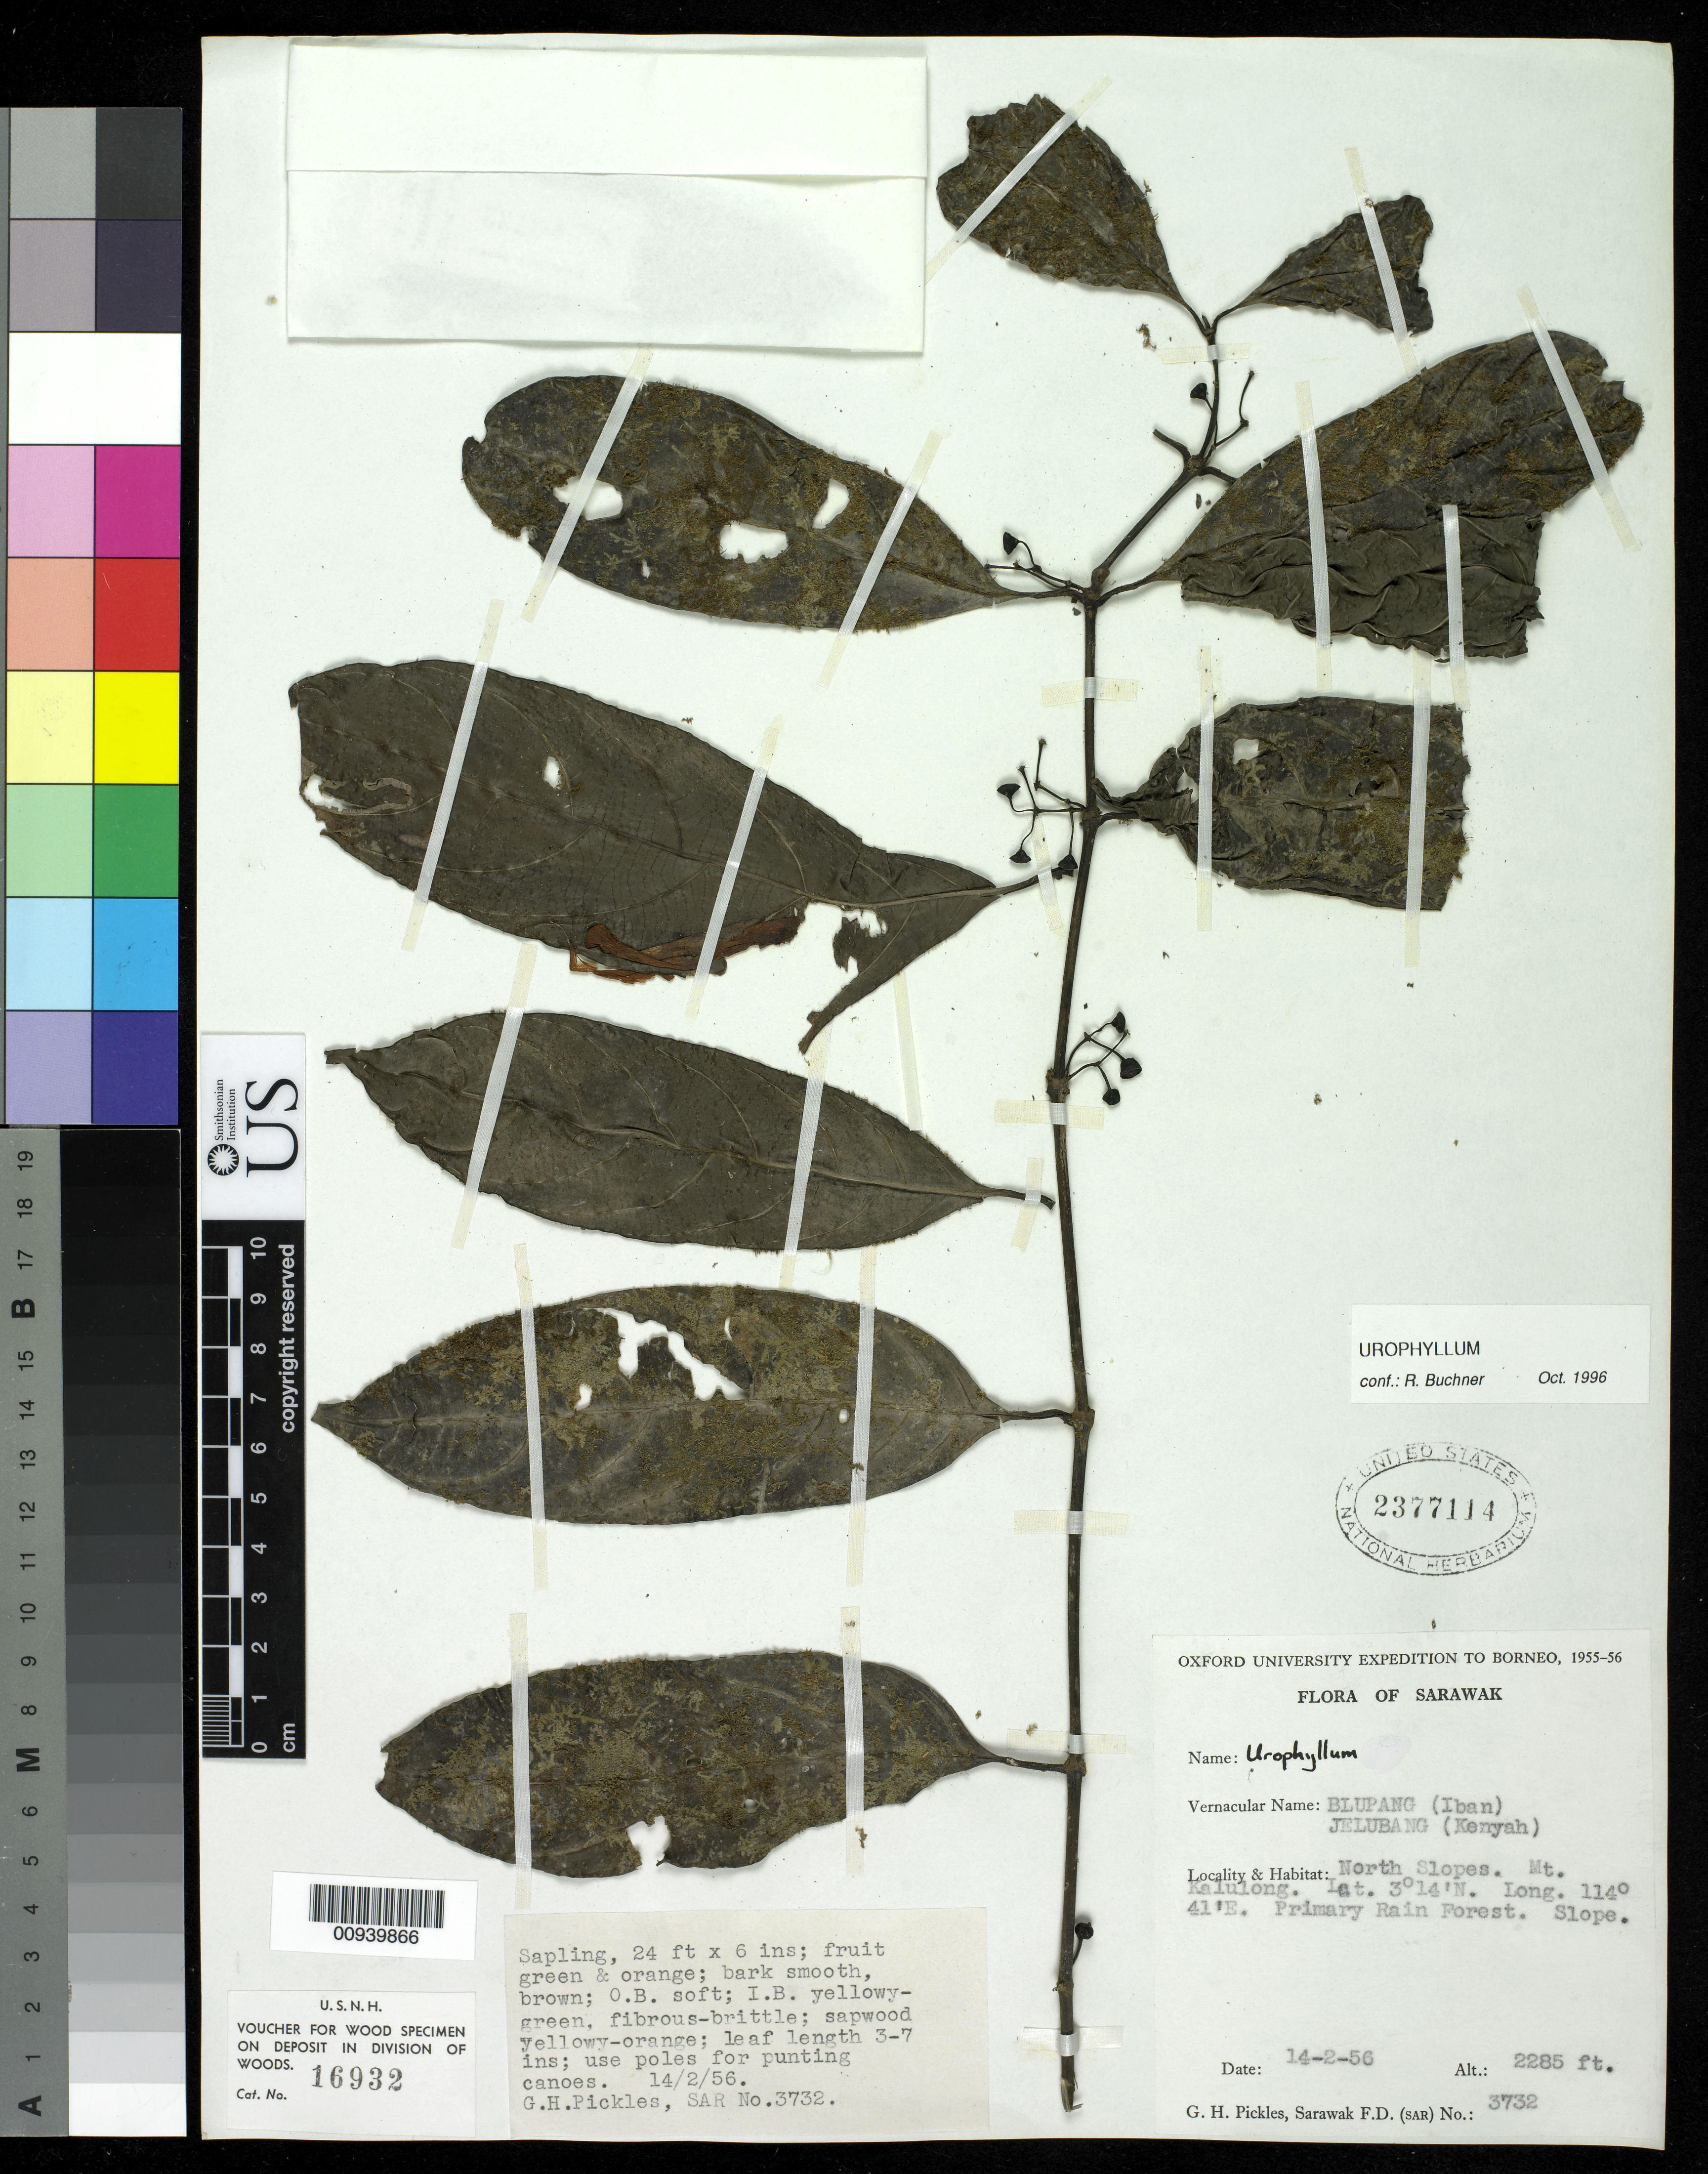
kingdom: Plantae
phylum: Tracheophyta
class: Magnoliopsida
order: Gentianales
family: Rubiaceae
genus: Urophyllum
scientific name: Urophyllum sp.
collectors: G. Pickles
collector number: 3732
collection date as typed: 14 Feb 1956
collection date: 1956-02-14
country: Malaysia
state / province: Sarawak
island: Borneo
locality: noirth slopes. Mt. Kalulong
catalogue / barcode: US 2377114